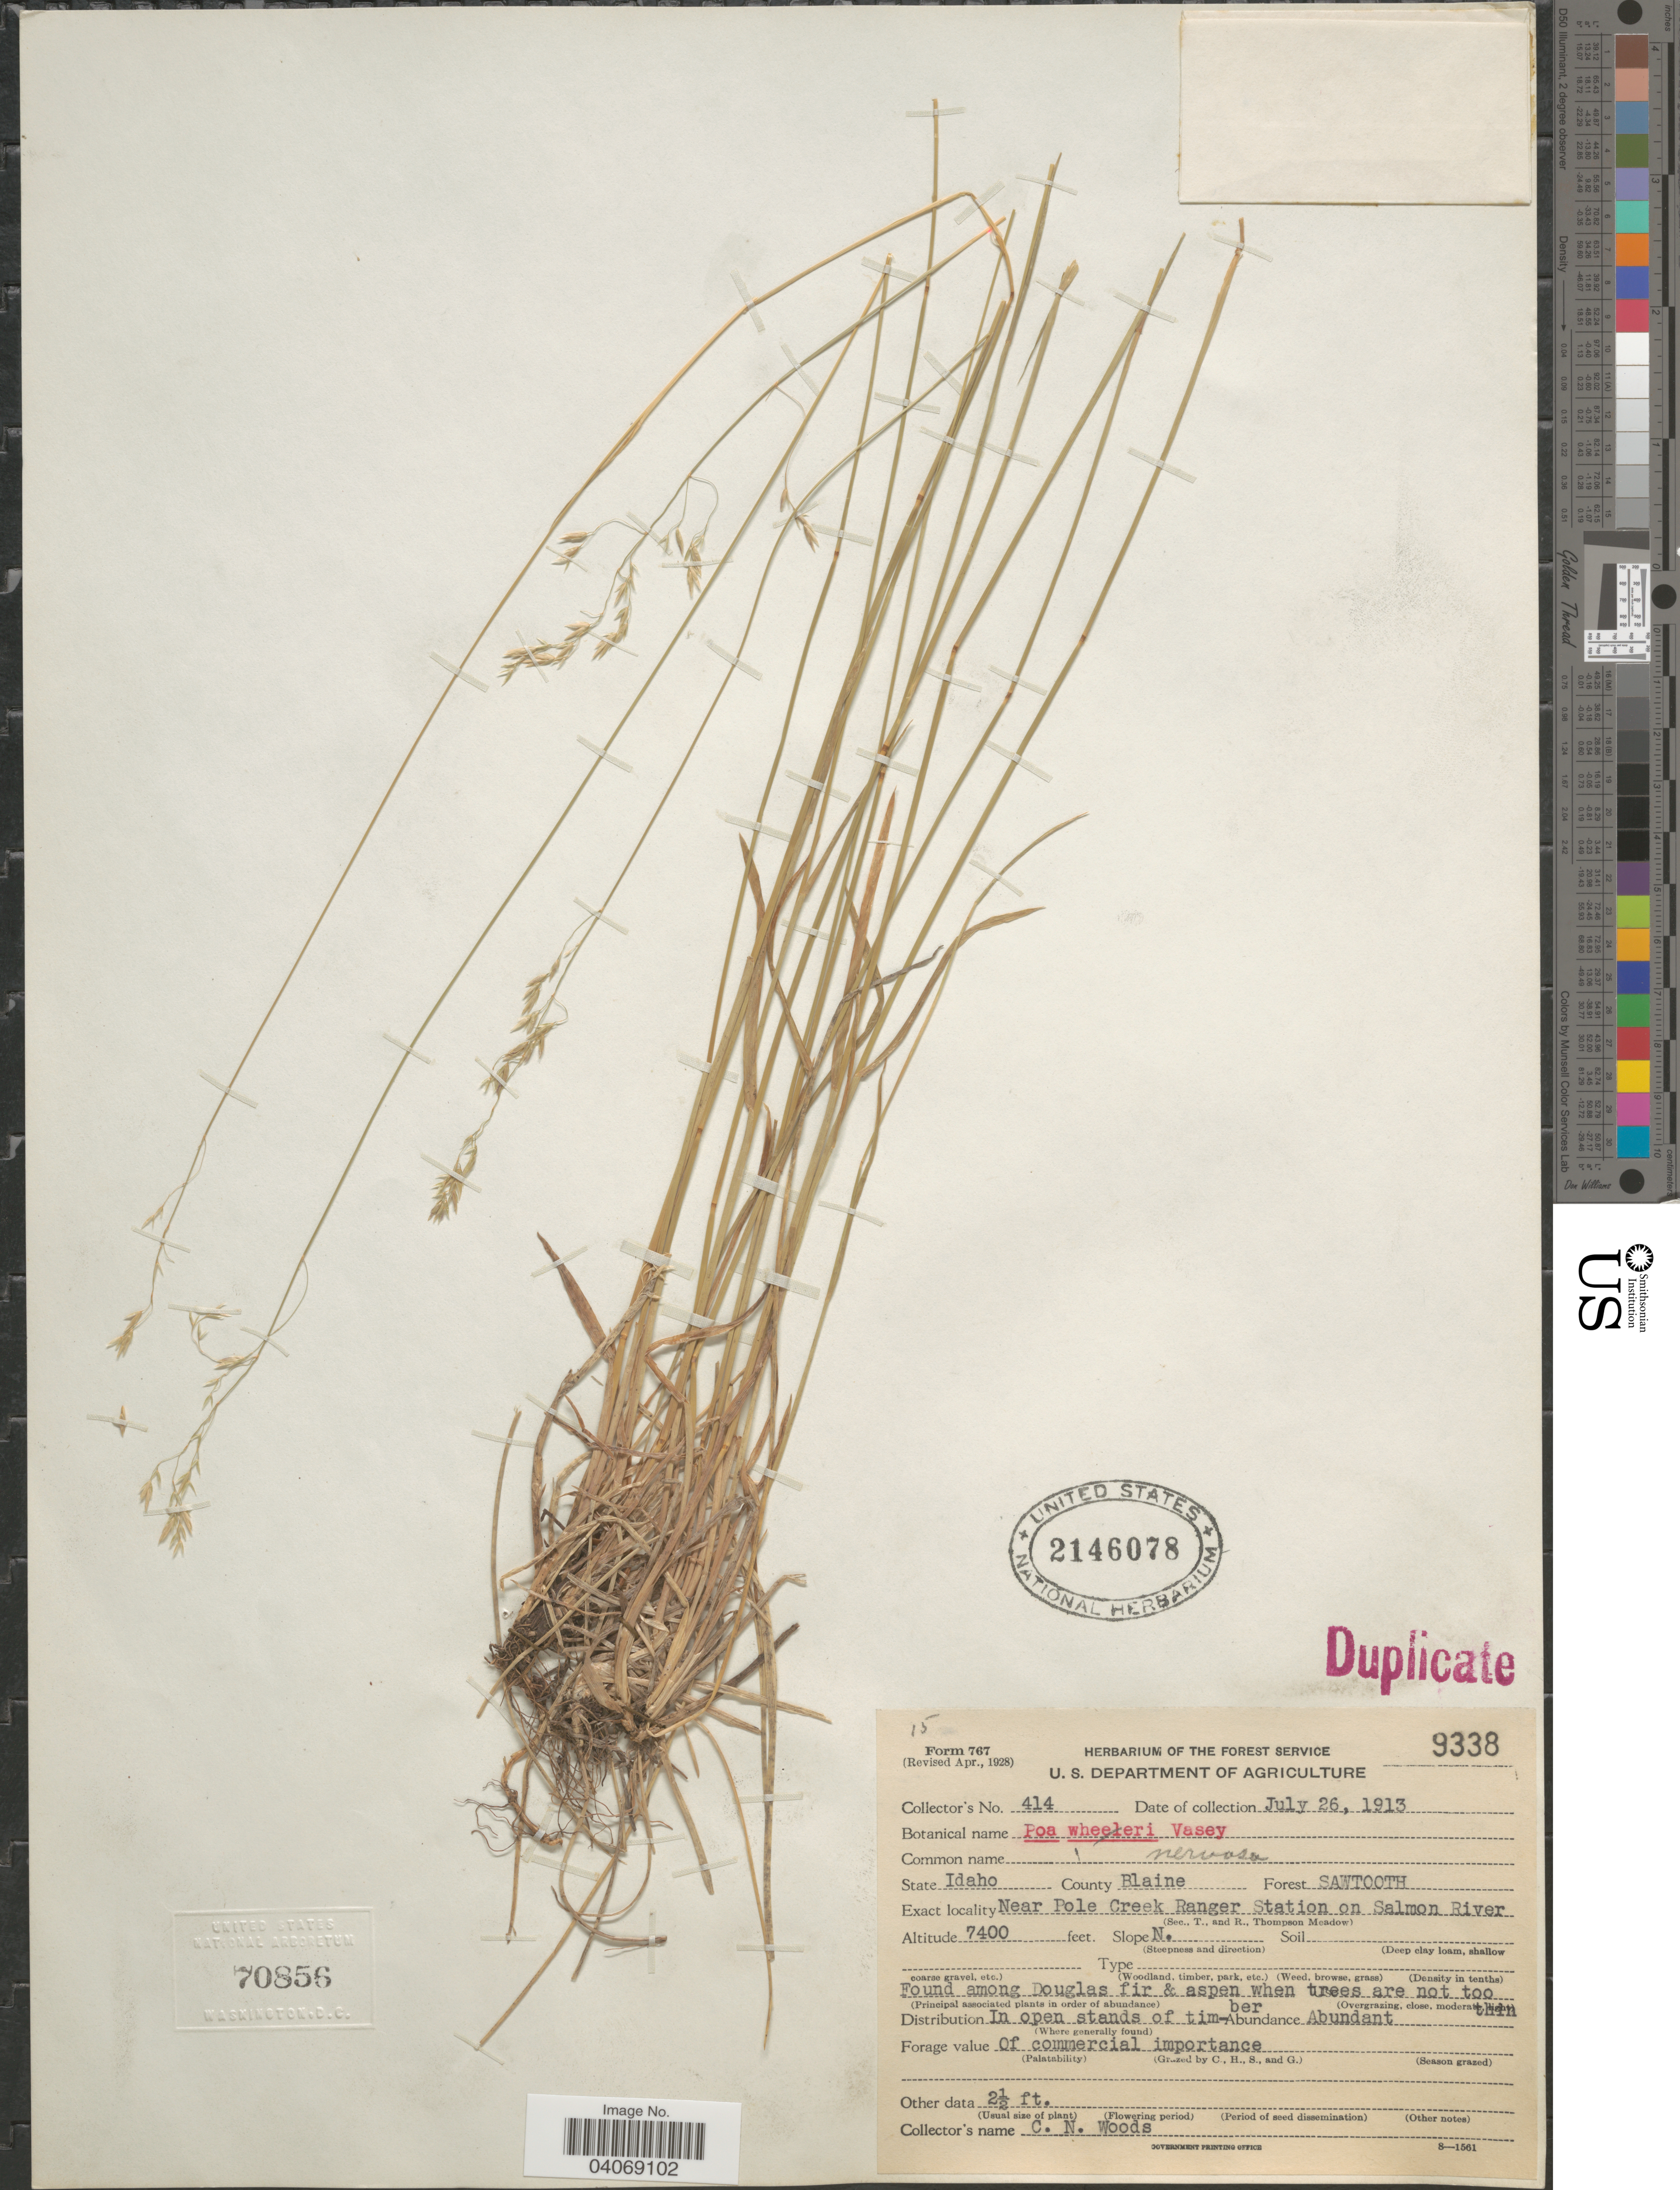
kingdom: Plantae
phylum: Tracheophyta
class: Liliopsida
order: Poales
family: Poaceae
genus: Poa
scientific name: Poa wheeleri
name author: Vasey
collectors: C. Woods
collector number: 414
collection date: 1913-07-26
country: United States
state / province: Idaho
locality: County Blaine. Forest Sawtooth. Near Pole Creek Ranger Station on Salmon River.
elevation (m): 2256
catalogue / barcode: US 2146078